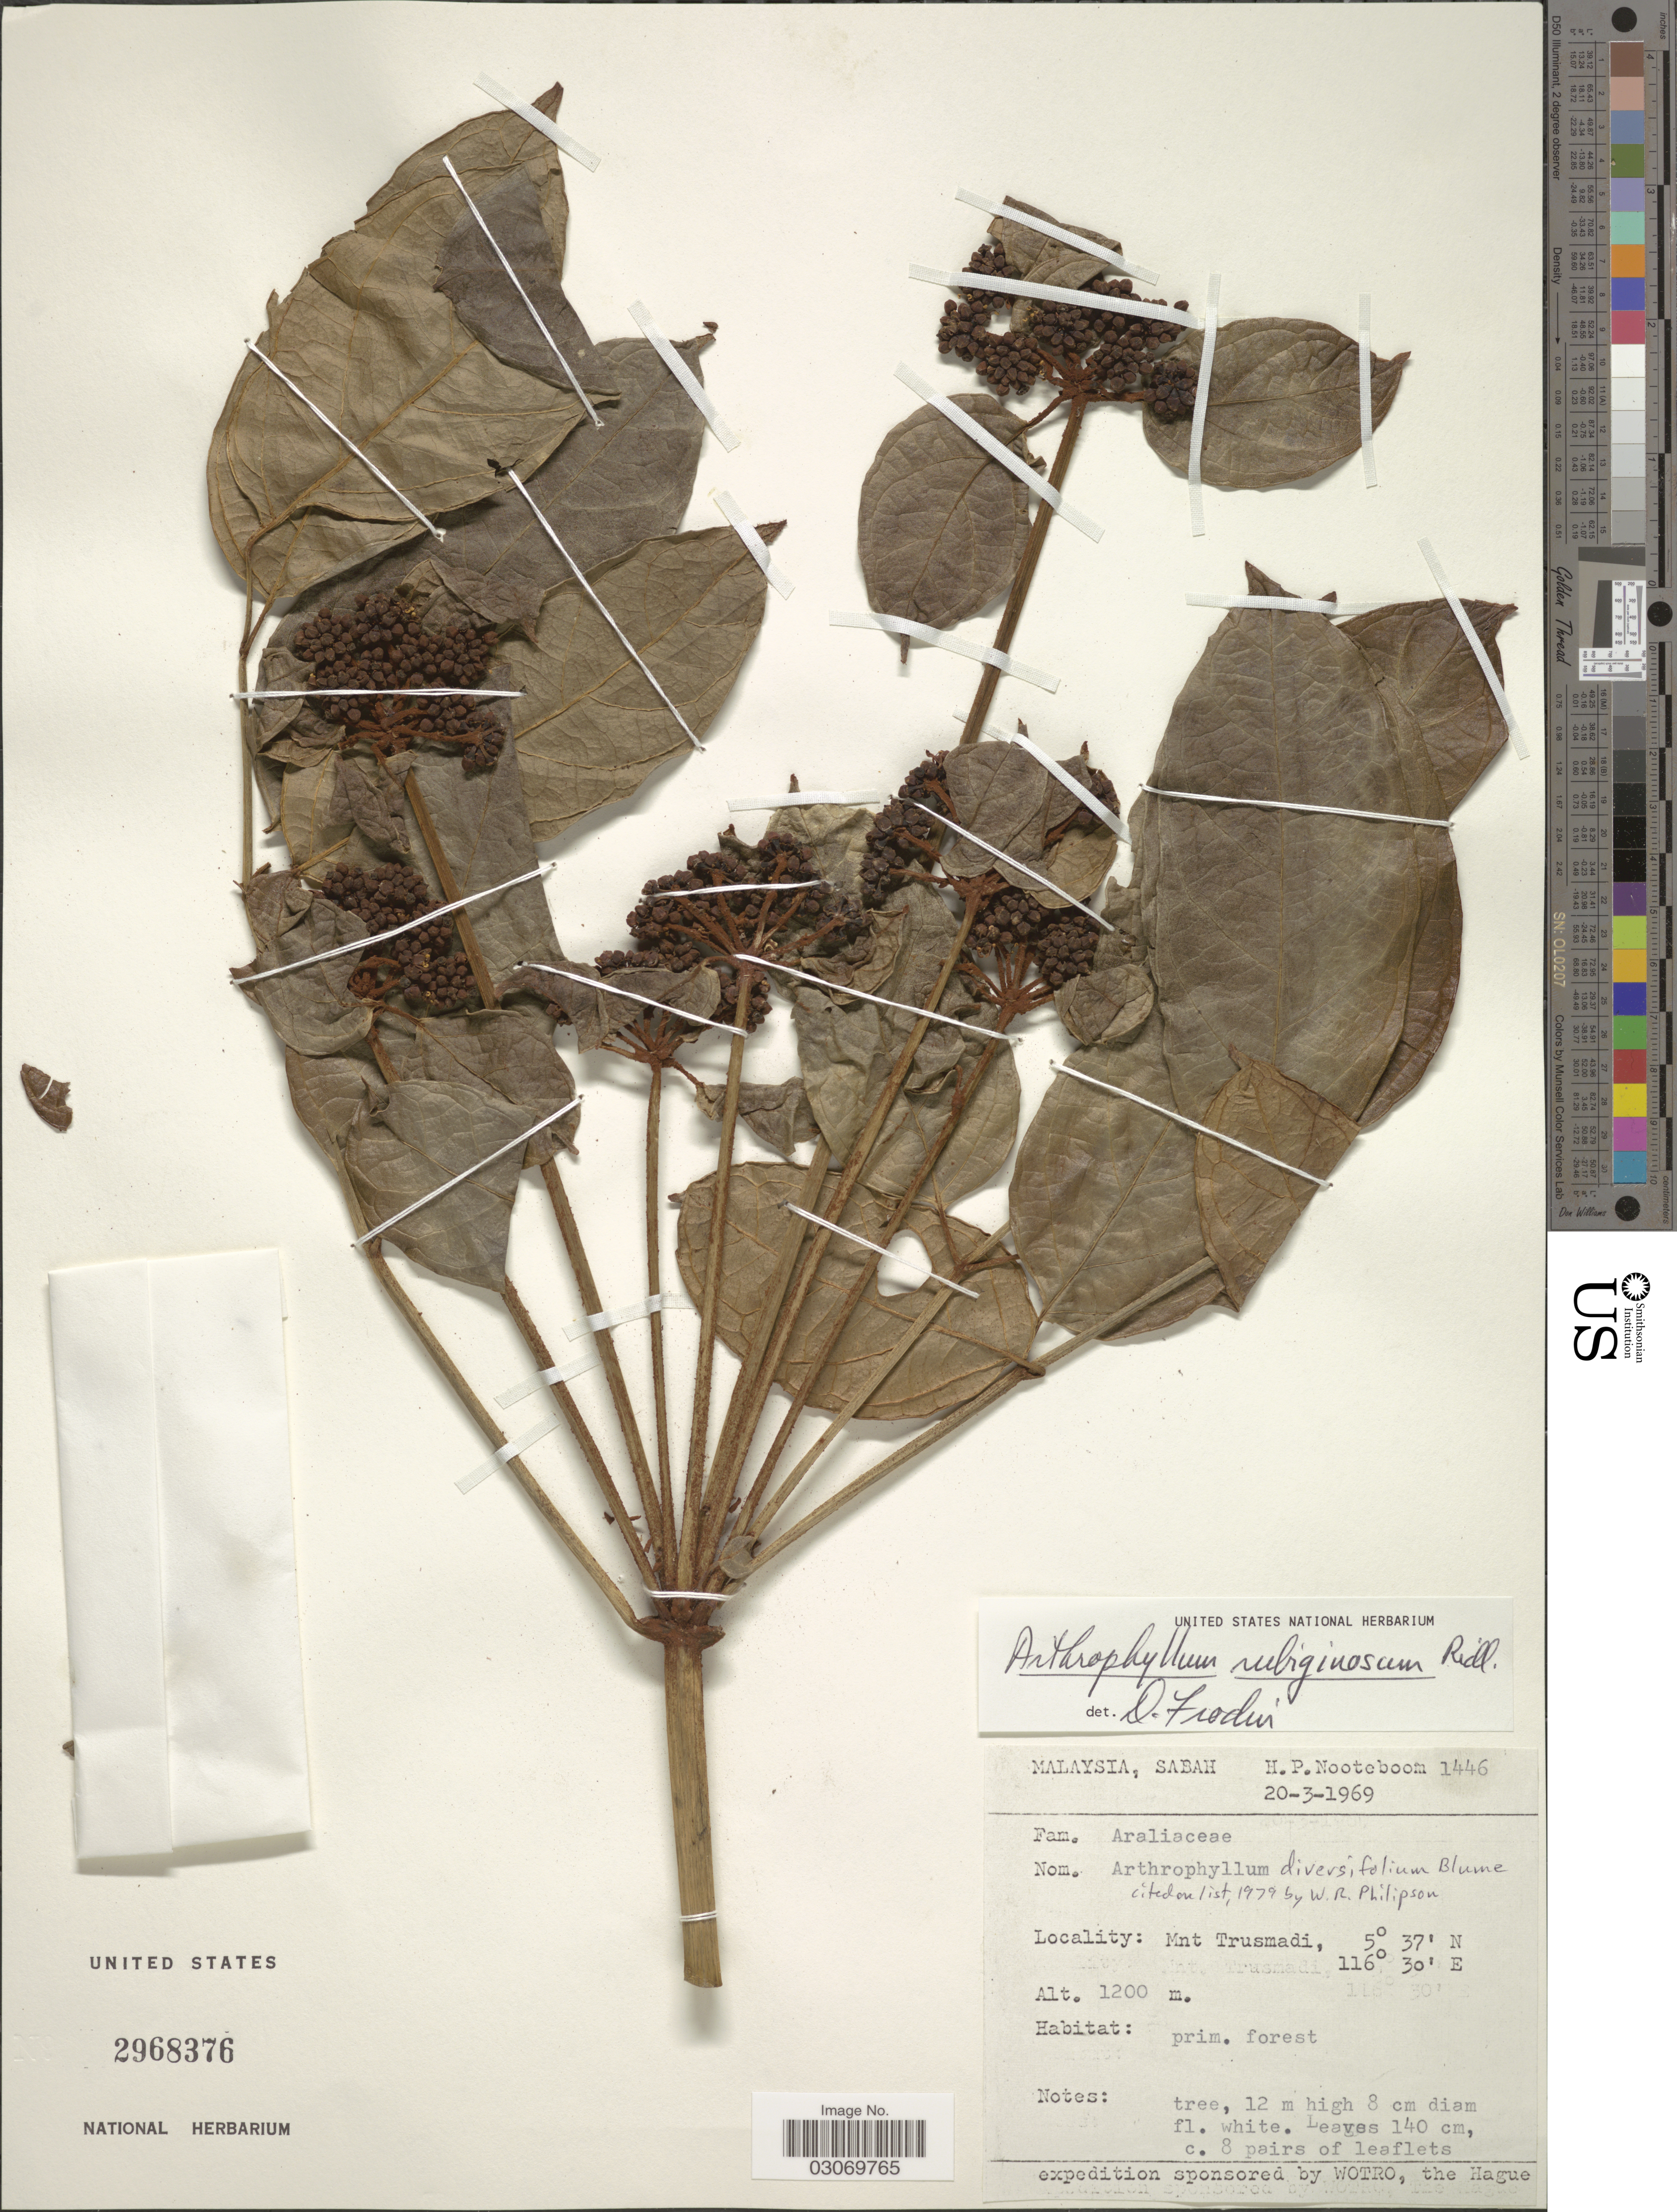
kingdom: Plantae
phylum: Tracheophyta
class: Magnoliopsida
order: Apiales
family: Araliaceae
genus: Arthrophyllum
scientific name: Arthrophyllum rubiginosum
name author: Ridl.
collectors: H. P. Nooteboom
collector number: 1446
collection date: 1969-03-20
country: Malaysia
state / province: Sabah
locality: Mnt Trusmadi.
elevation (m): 1200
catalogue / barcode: US 2968376